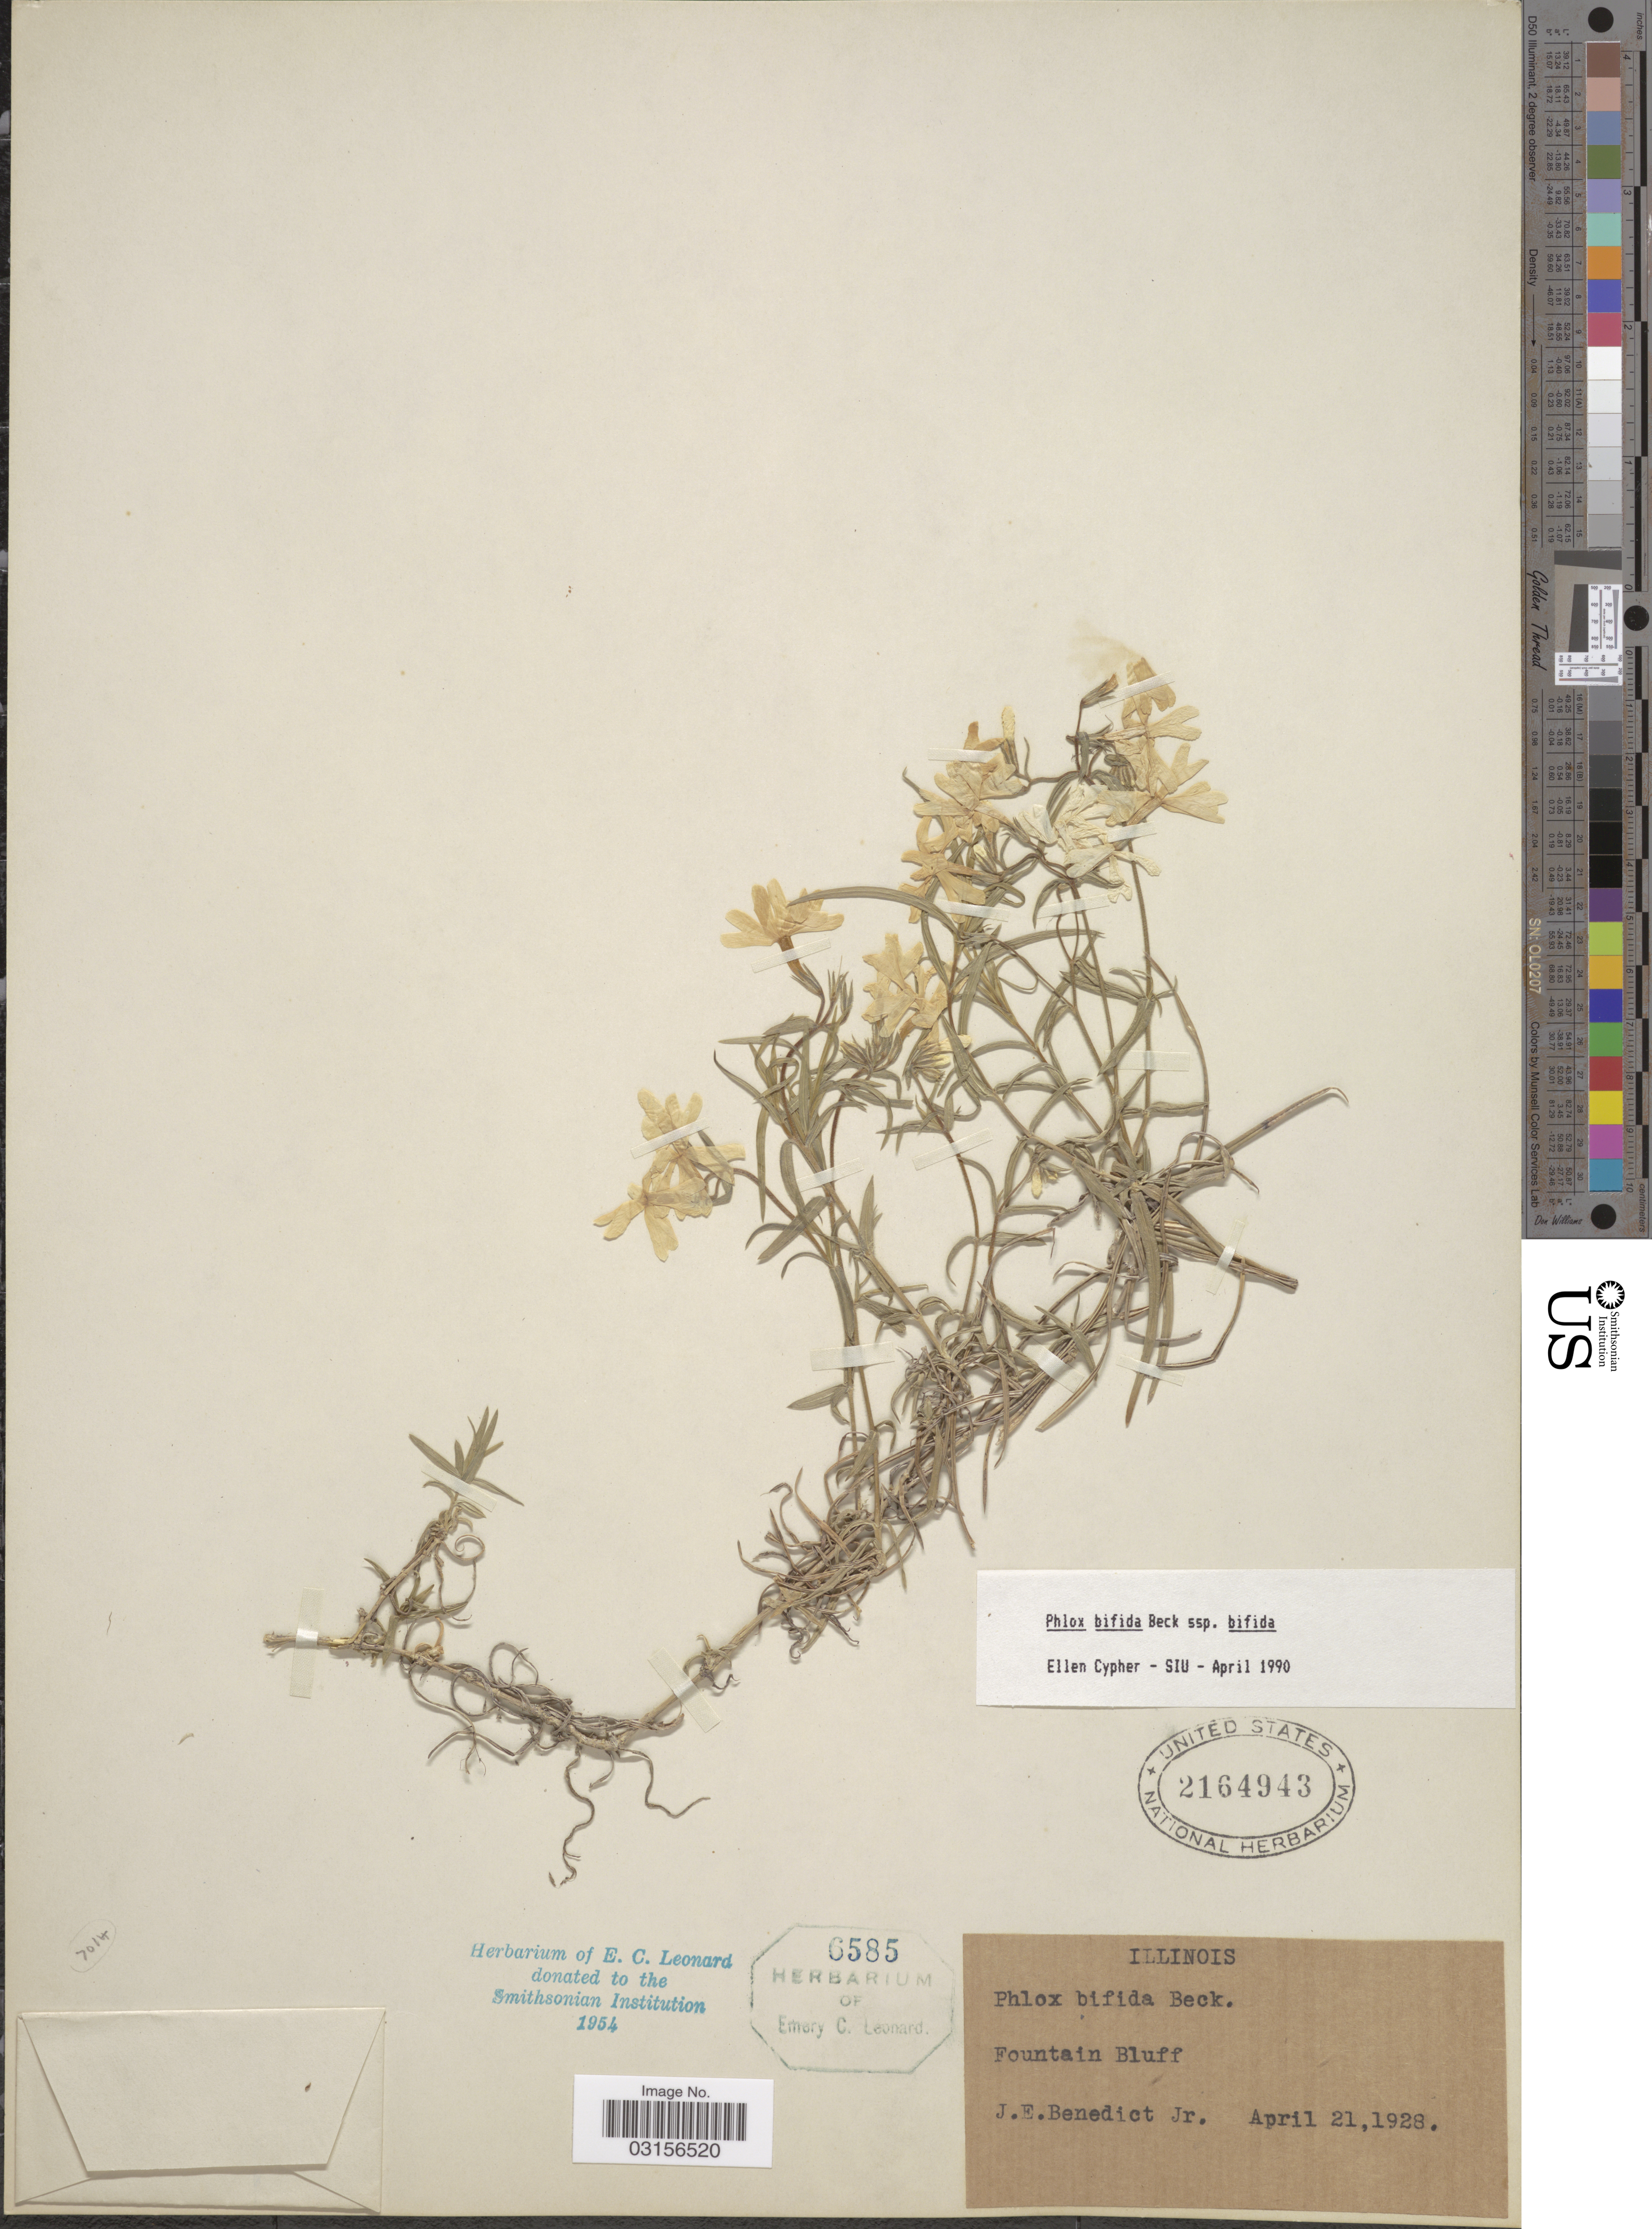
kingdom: Plantae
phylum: Tracheophyta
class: Magnoliopsida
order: Ericales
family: Polemoniaceae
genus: Phlox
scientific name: Phlox bifida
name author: L.C. Beck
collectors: J. Benedict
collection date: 1928-04-21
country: United States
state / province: Illinois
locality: Fountain Bluff.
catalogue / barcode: US 2164943